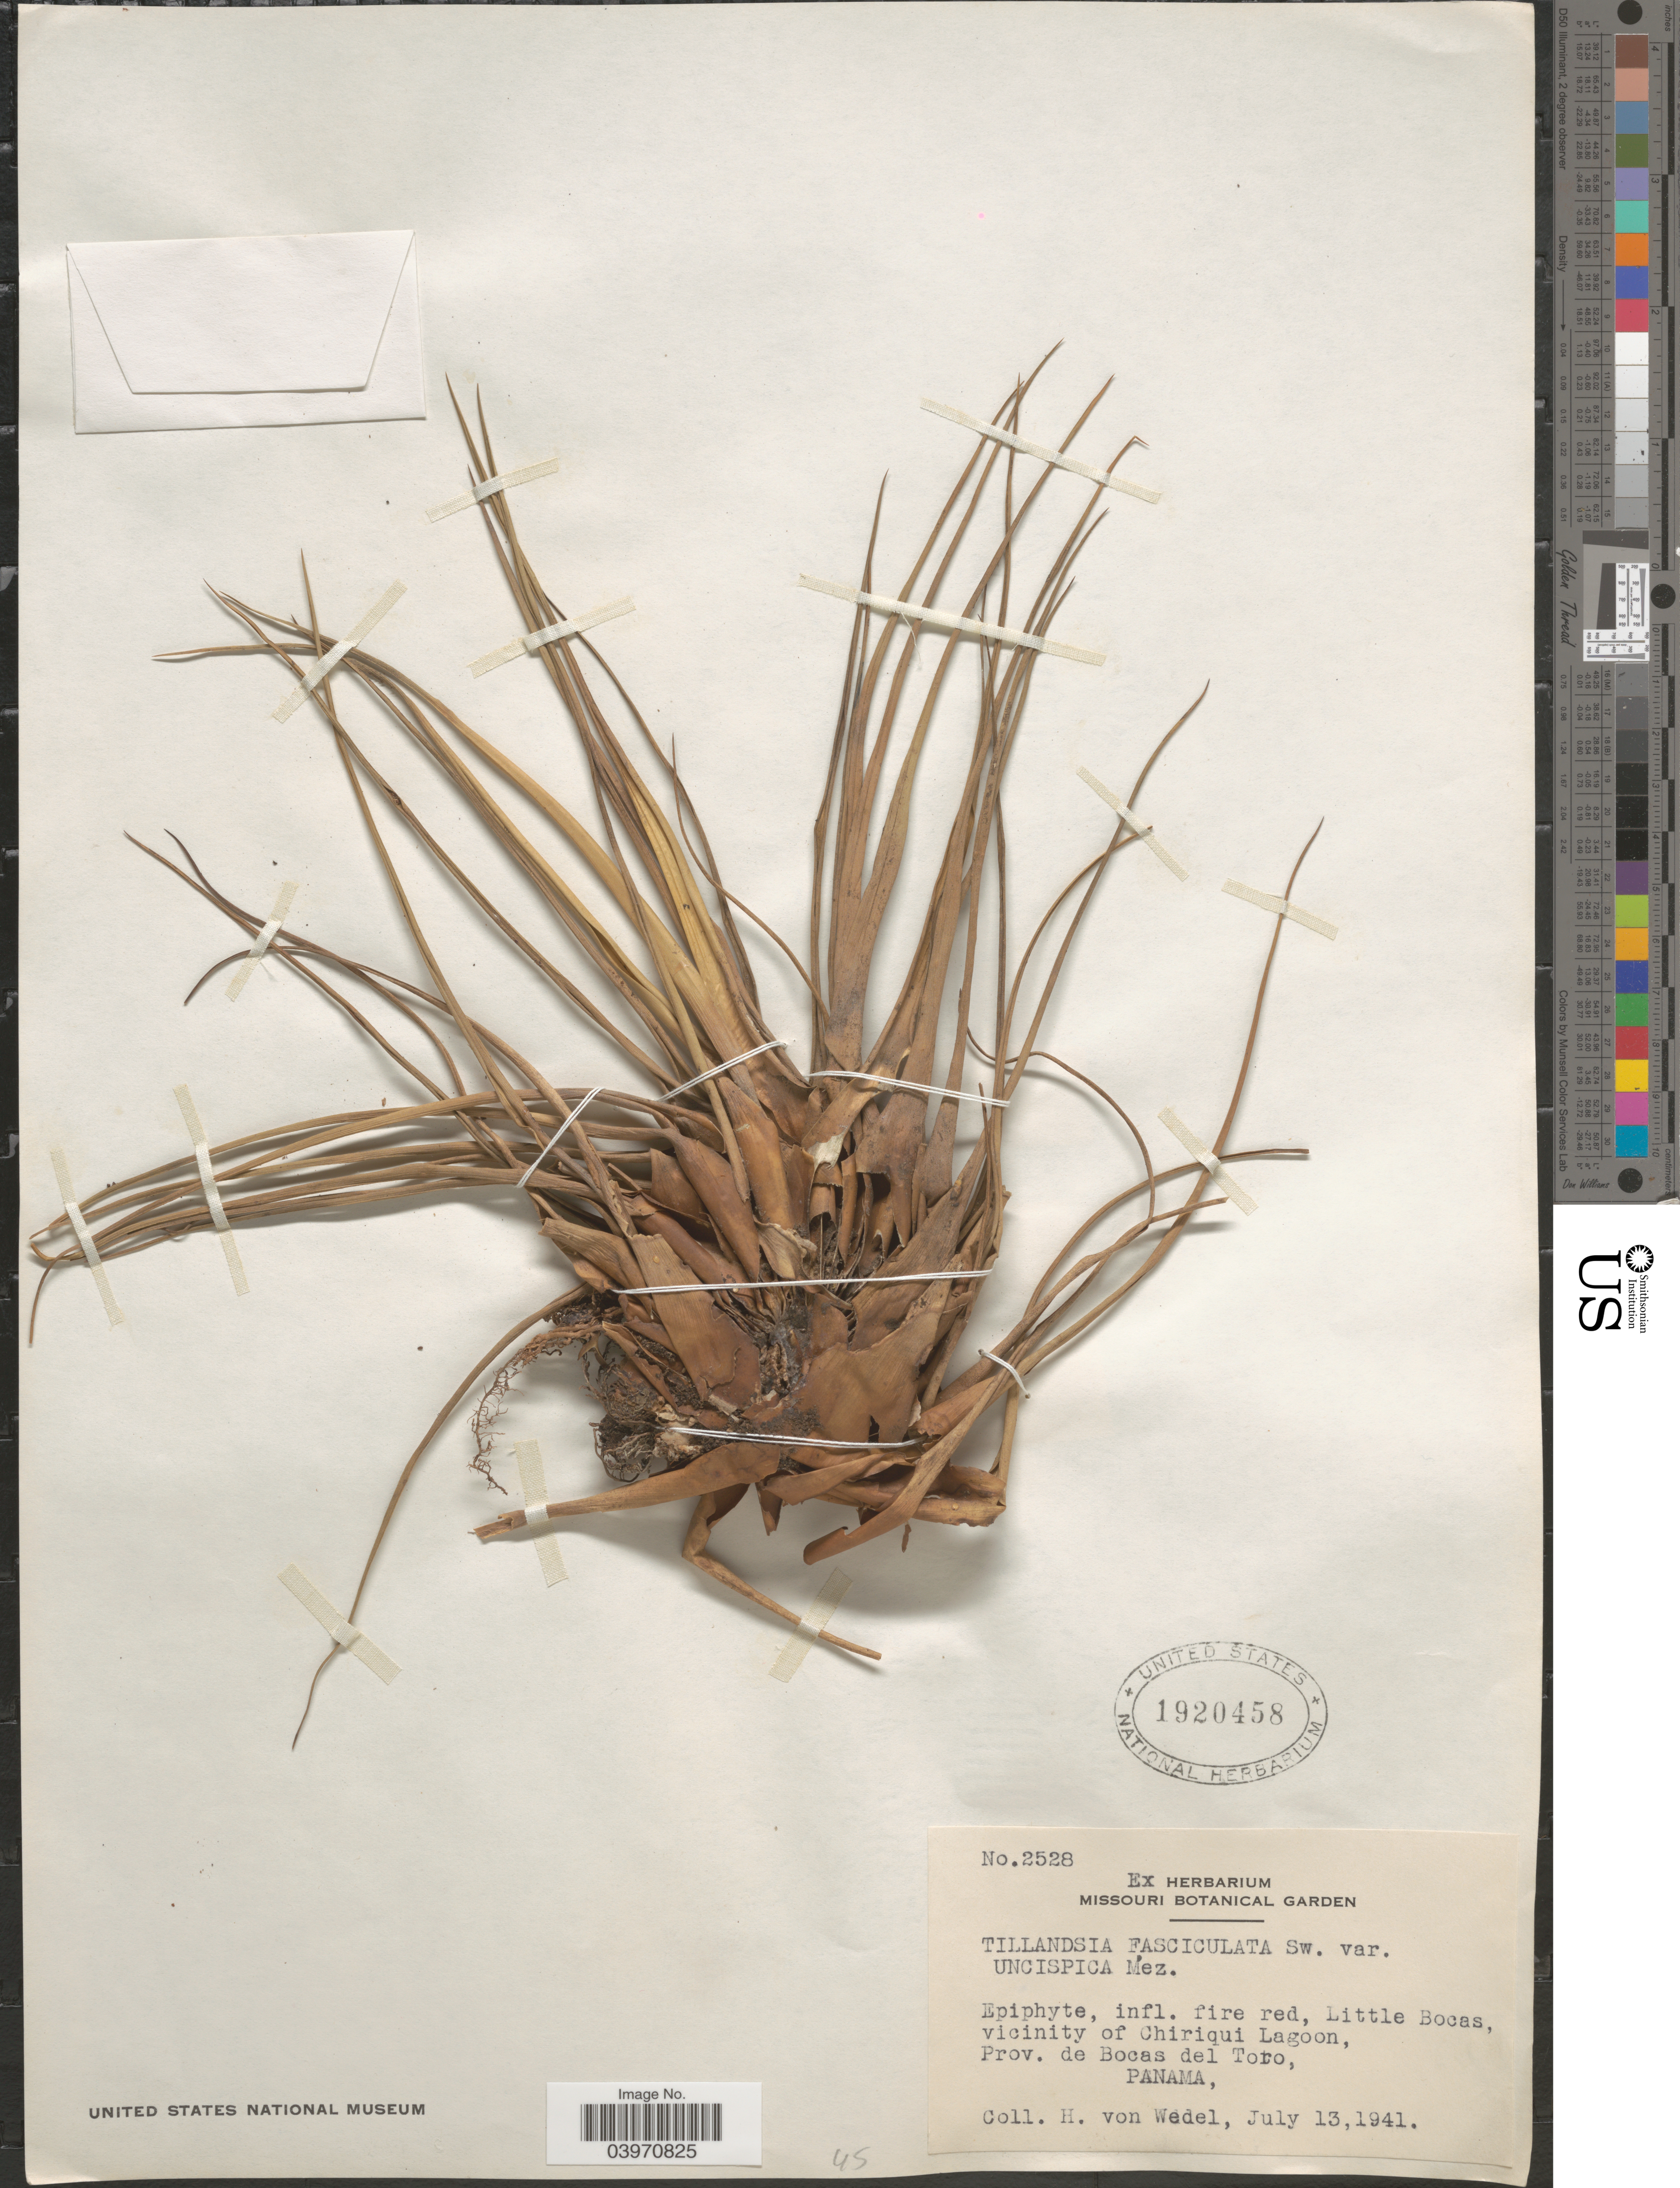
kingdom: Plantae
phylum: Tracheophyta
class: Liliopsida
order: Poales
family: Bromeliaceae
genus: Tillandsia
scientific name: Tillandsia fasciculata var. uncispica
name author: Mez in A. DC.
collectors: H. von Wedel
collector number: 2528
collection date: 1941-07-13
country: Panama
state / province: Bocas del Toro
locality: Little Bocas, vicinity of Chiriqui Lagoon.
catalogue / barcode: US 1920458